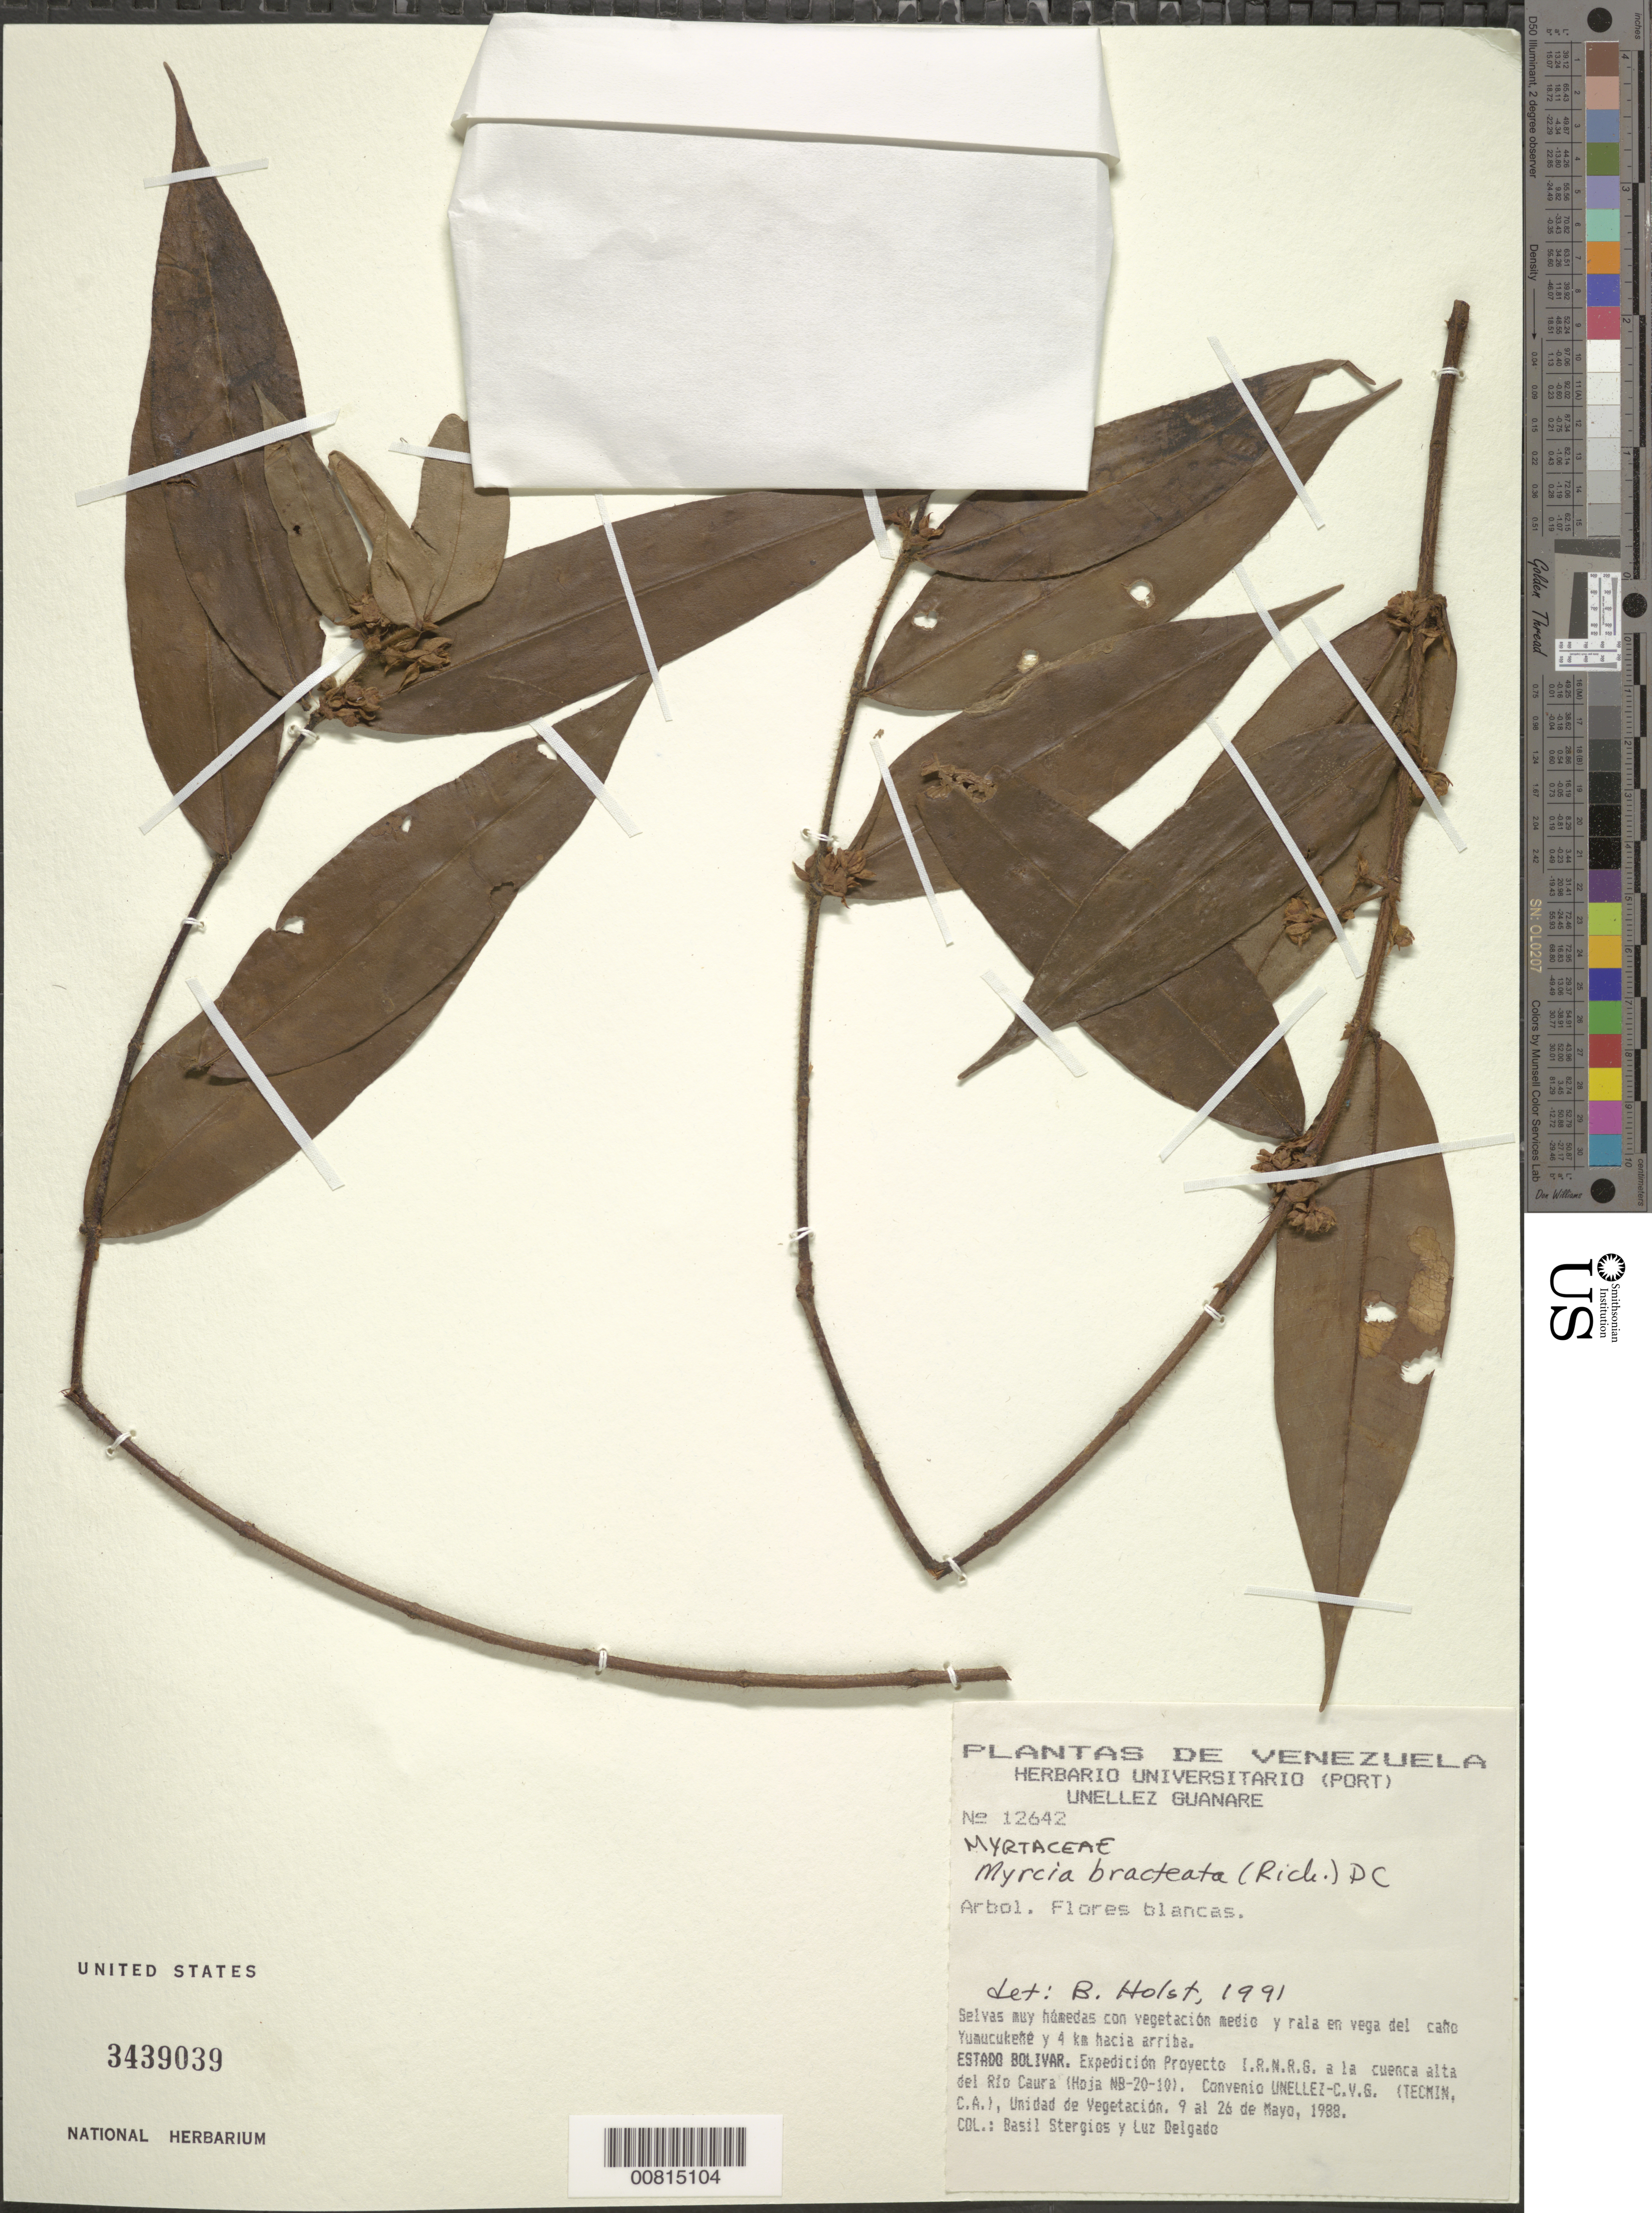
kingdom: Plantae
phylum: Tracheophyta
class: Magnoliopsida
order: Myrtales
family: Myrtaceae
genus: Myrcia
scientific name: Myrcia bracteata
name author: (Rich.) DC.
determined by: Holst, Bruce K.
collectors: B. G. Stergios & L. Delgado V.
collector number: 12642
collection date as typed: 9-May-88 to 26-May-88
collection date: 1988-05-09/1988-05-26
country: Venezuela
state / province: Bolívar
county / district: Sucre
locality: Caño Yumucukeñe y 4 km hacia arriba, cuenca alta del rio Caura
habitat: Selvas muy húmedas con vegetación medio y rala en vega del cano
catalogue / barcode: US 3439093